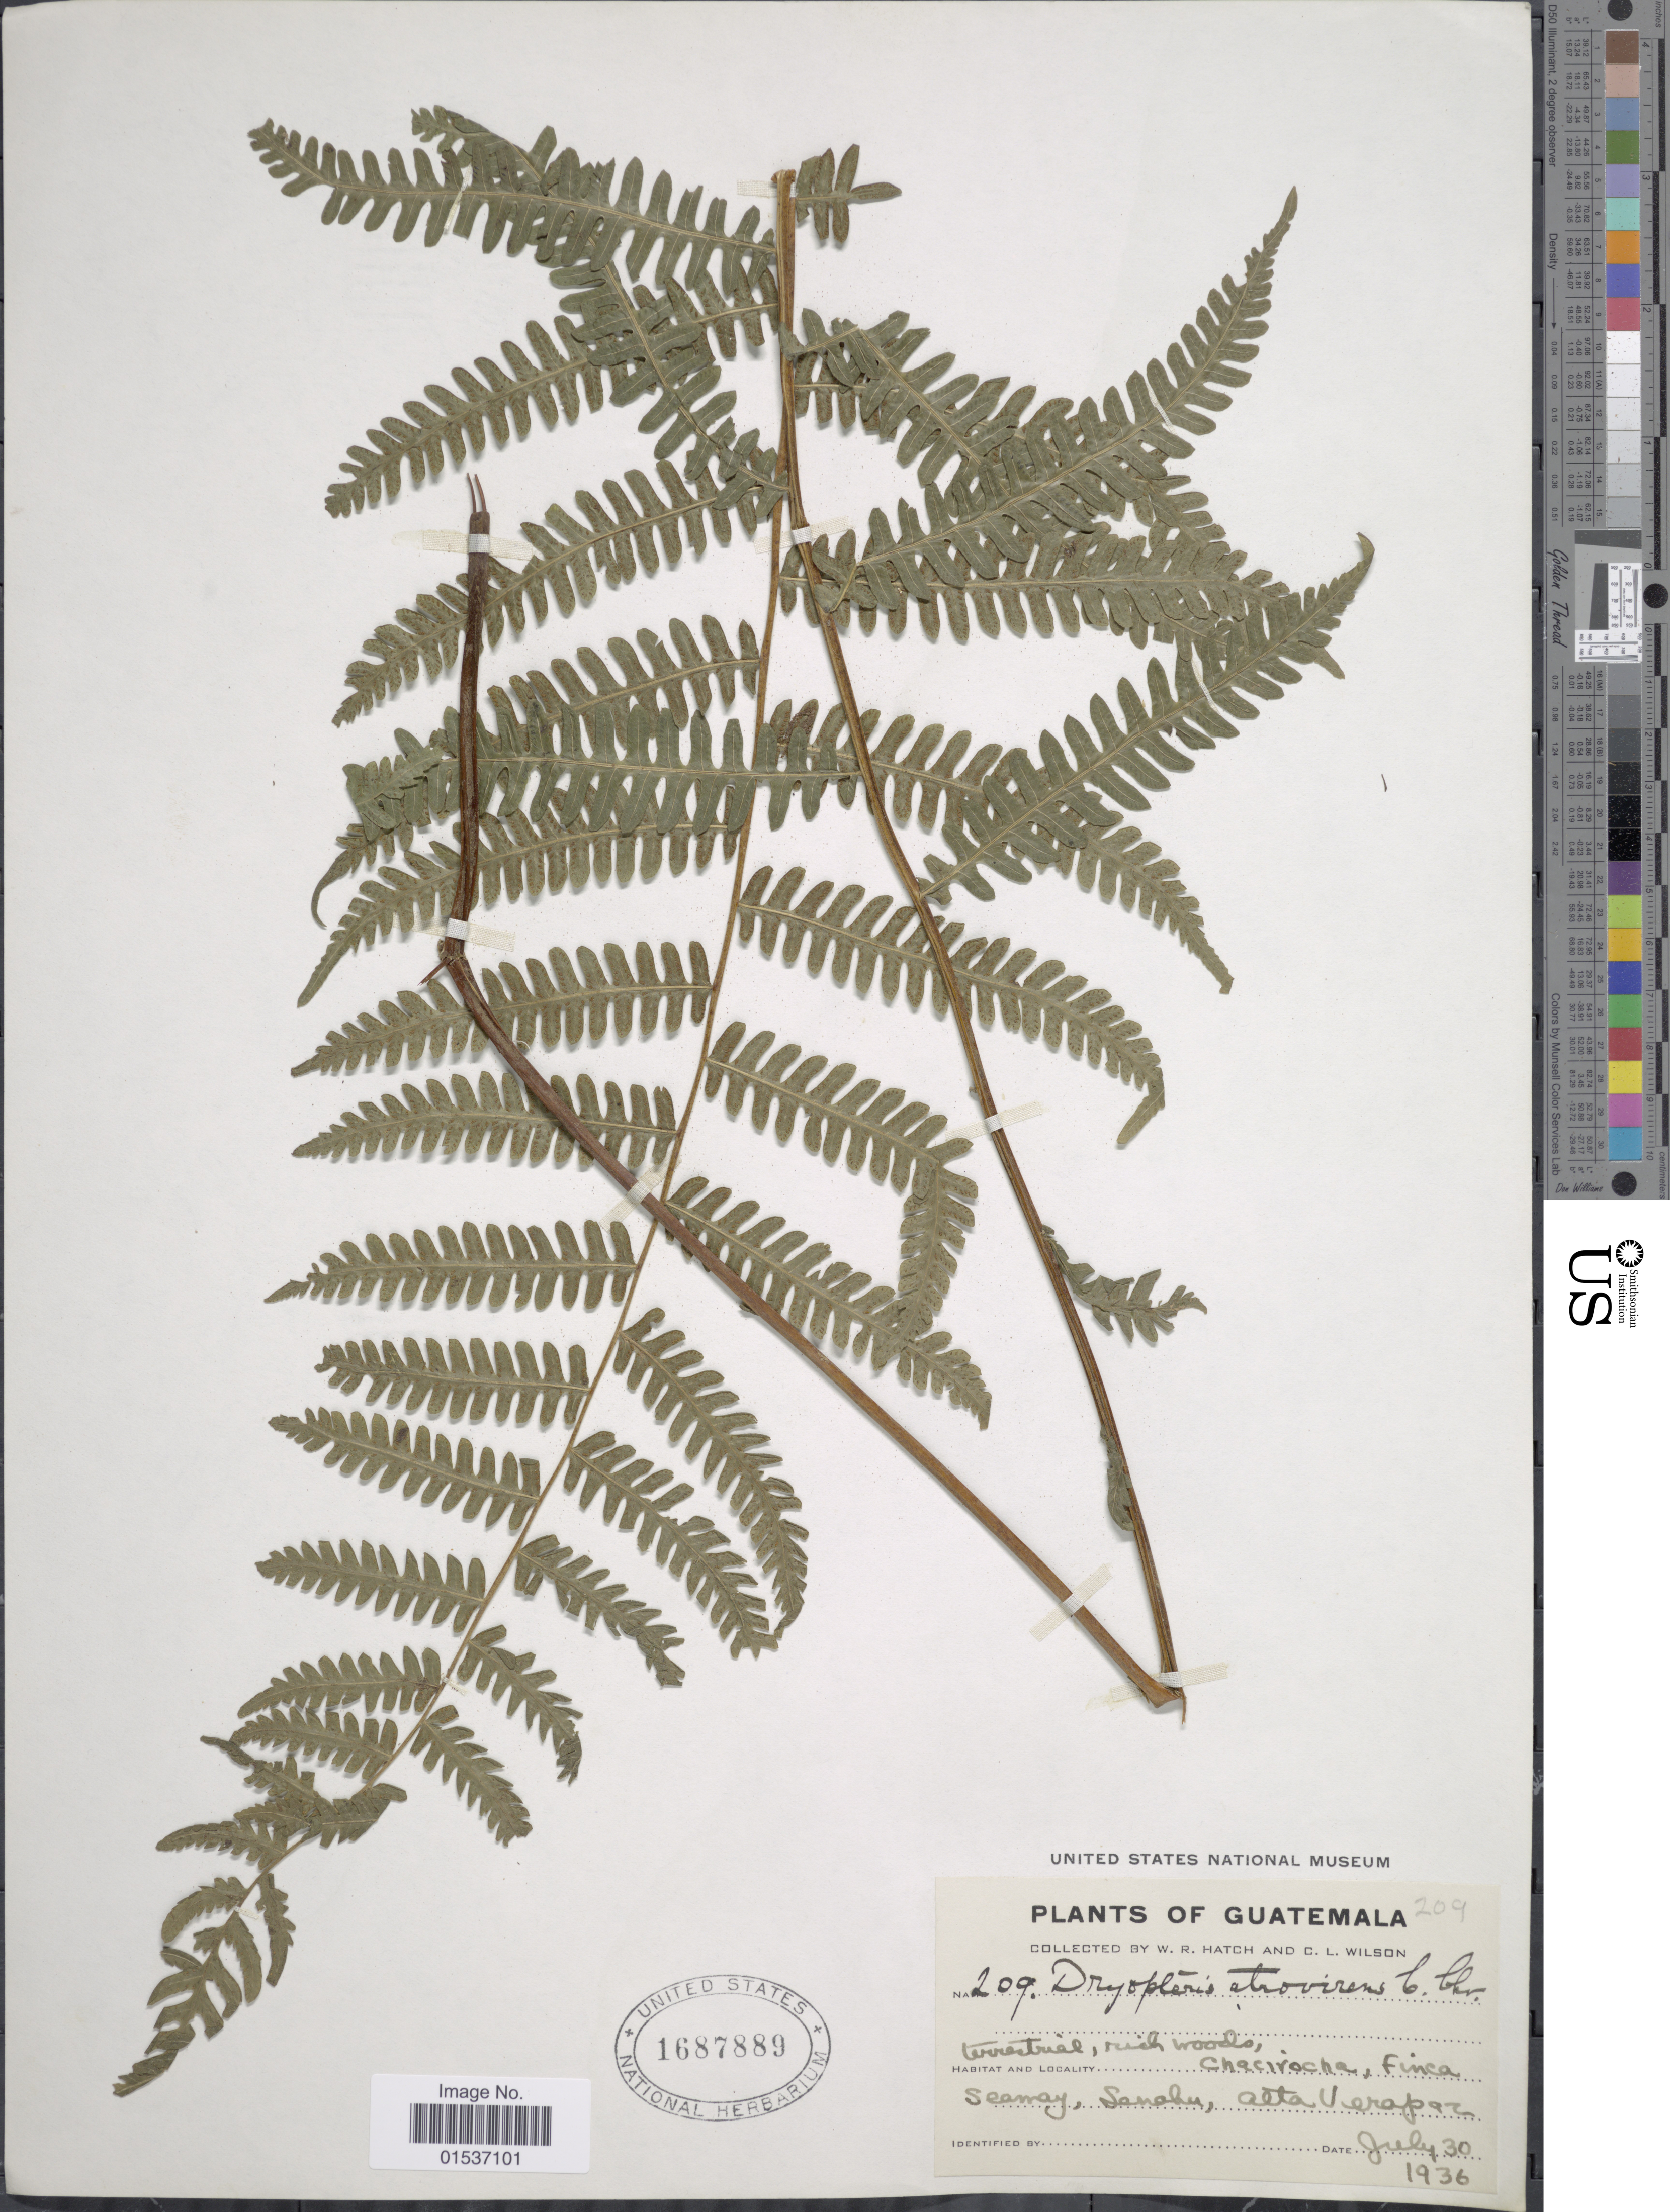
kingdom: Plantae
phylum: Tracheophyta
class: Polypodiopsida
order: Polypodiales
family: Thelypteridaceae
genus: Thelypteris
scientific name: Thelypteris atrovirens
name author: (C. Chr.) C.F. Reed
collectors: W. Hatch & C. L. Wilson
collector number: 209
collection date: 1936-07-30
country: Guatemala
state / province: Alta Verapaz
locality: Guatemala. Chacirocha, Finca Seamay, Sanahu, Alta Verapaz.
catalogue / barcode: US 1687889